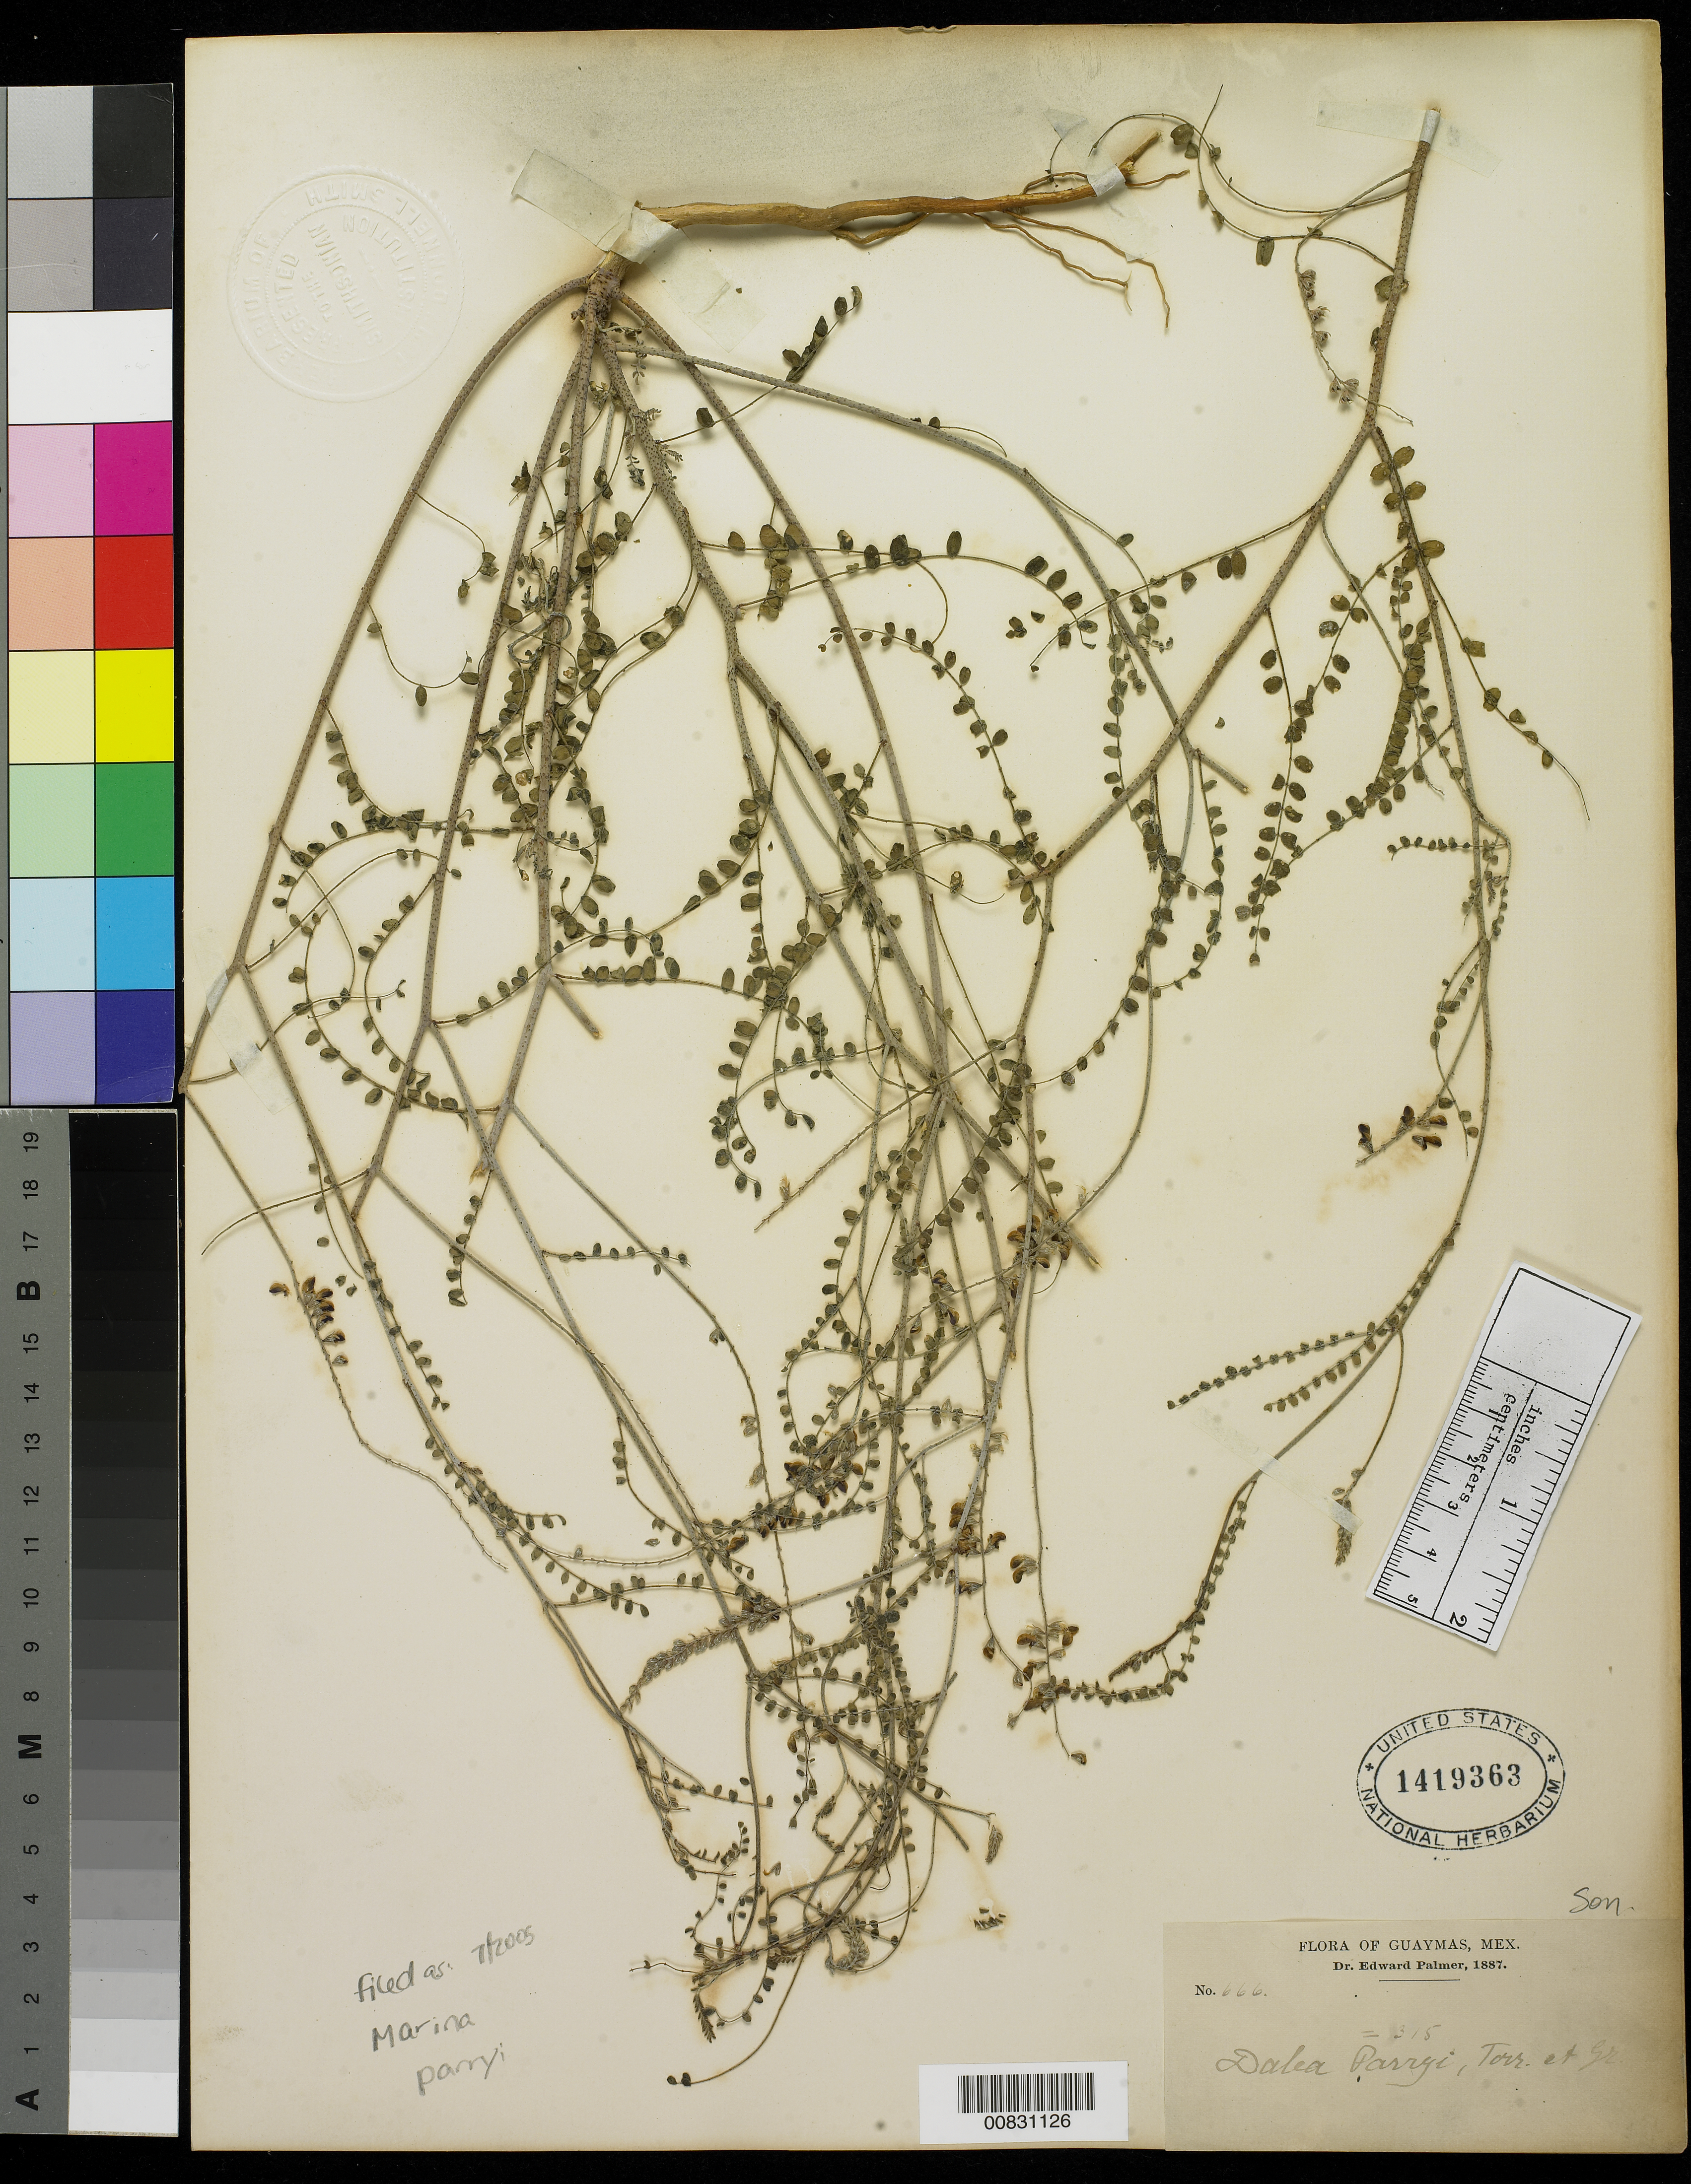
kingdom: Plantae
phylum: Tracheophyta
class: Magnoliopsida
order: Fabales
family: Fabaceae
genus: Marina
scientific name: Marina parryi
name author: (Torr. & A. Gray) Barneby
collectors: E. Palmer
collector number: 666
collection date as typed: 1887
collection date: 1887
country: Mexico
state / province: Sonora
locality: Guaymas, Sonora.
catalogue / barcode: US 1419363